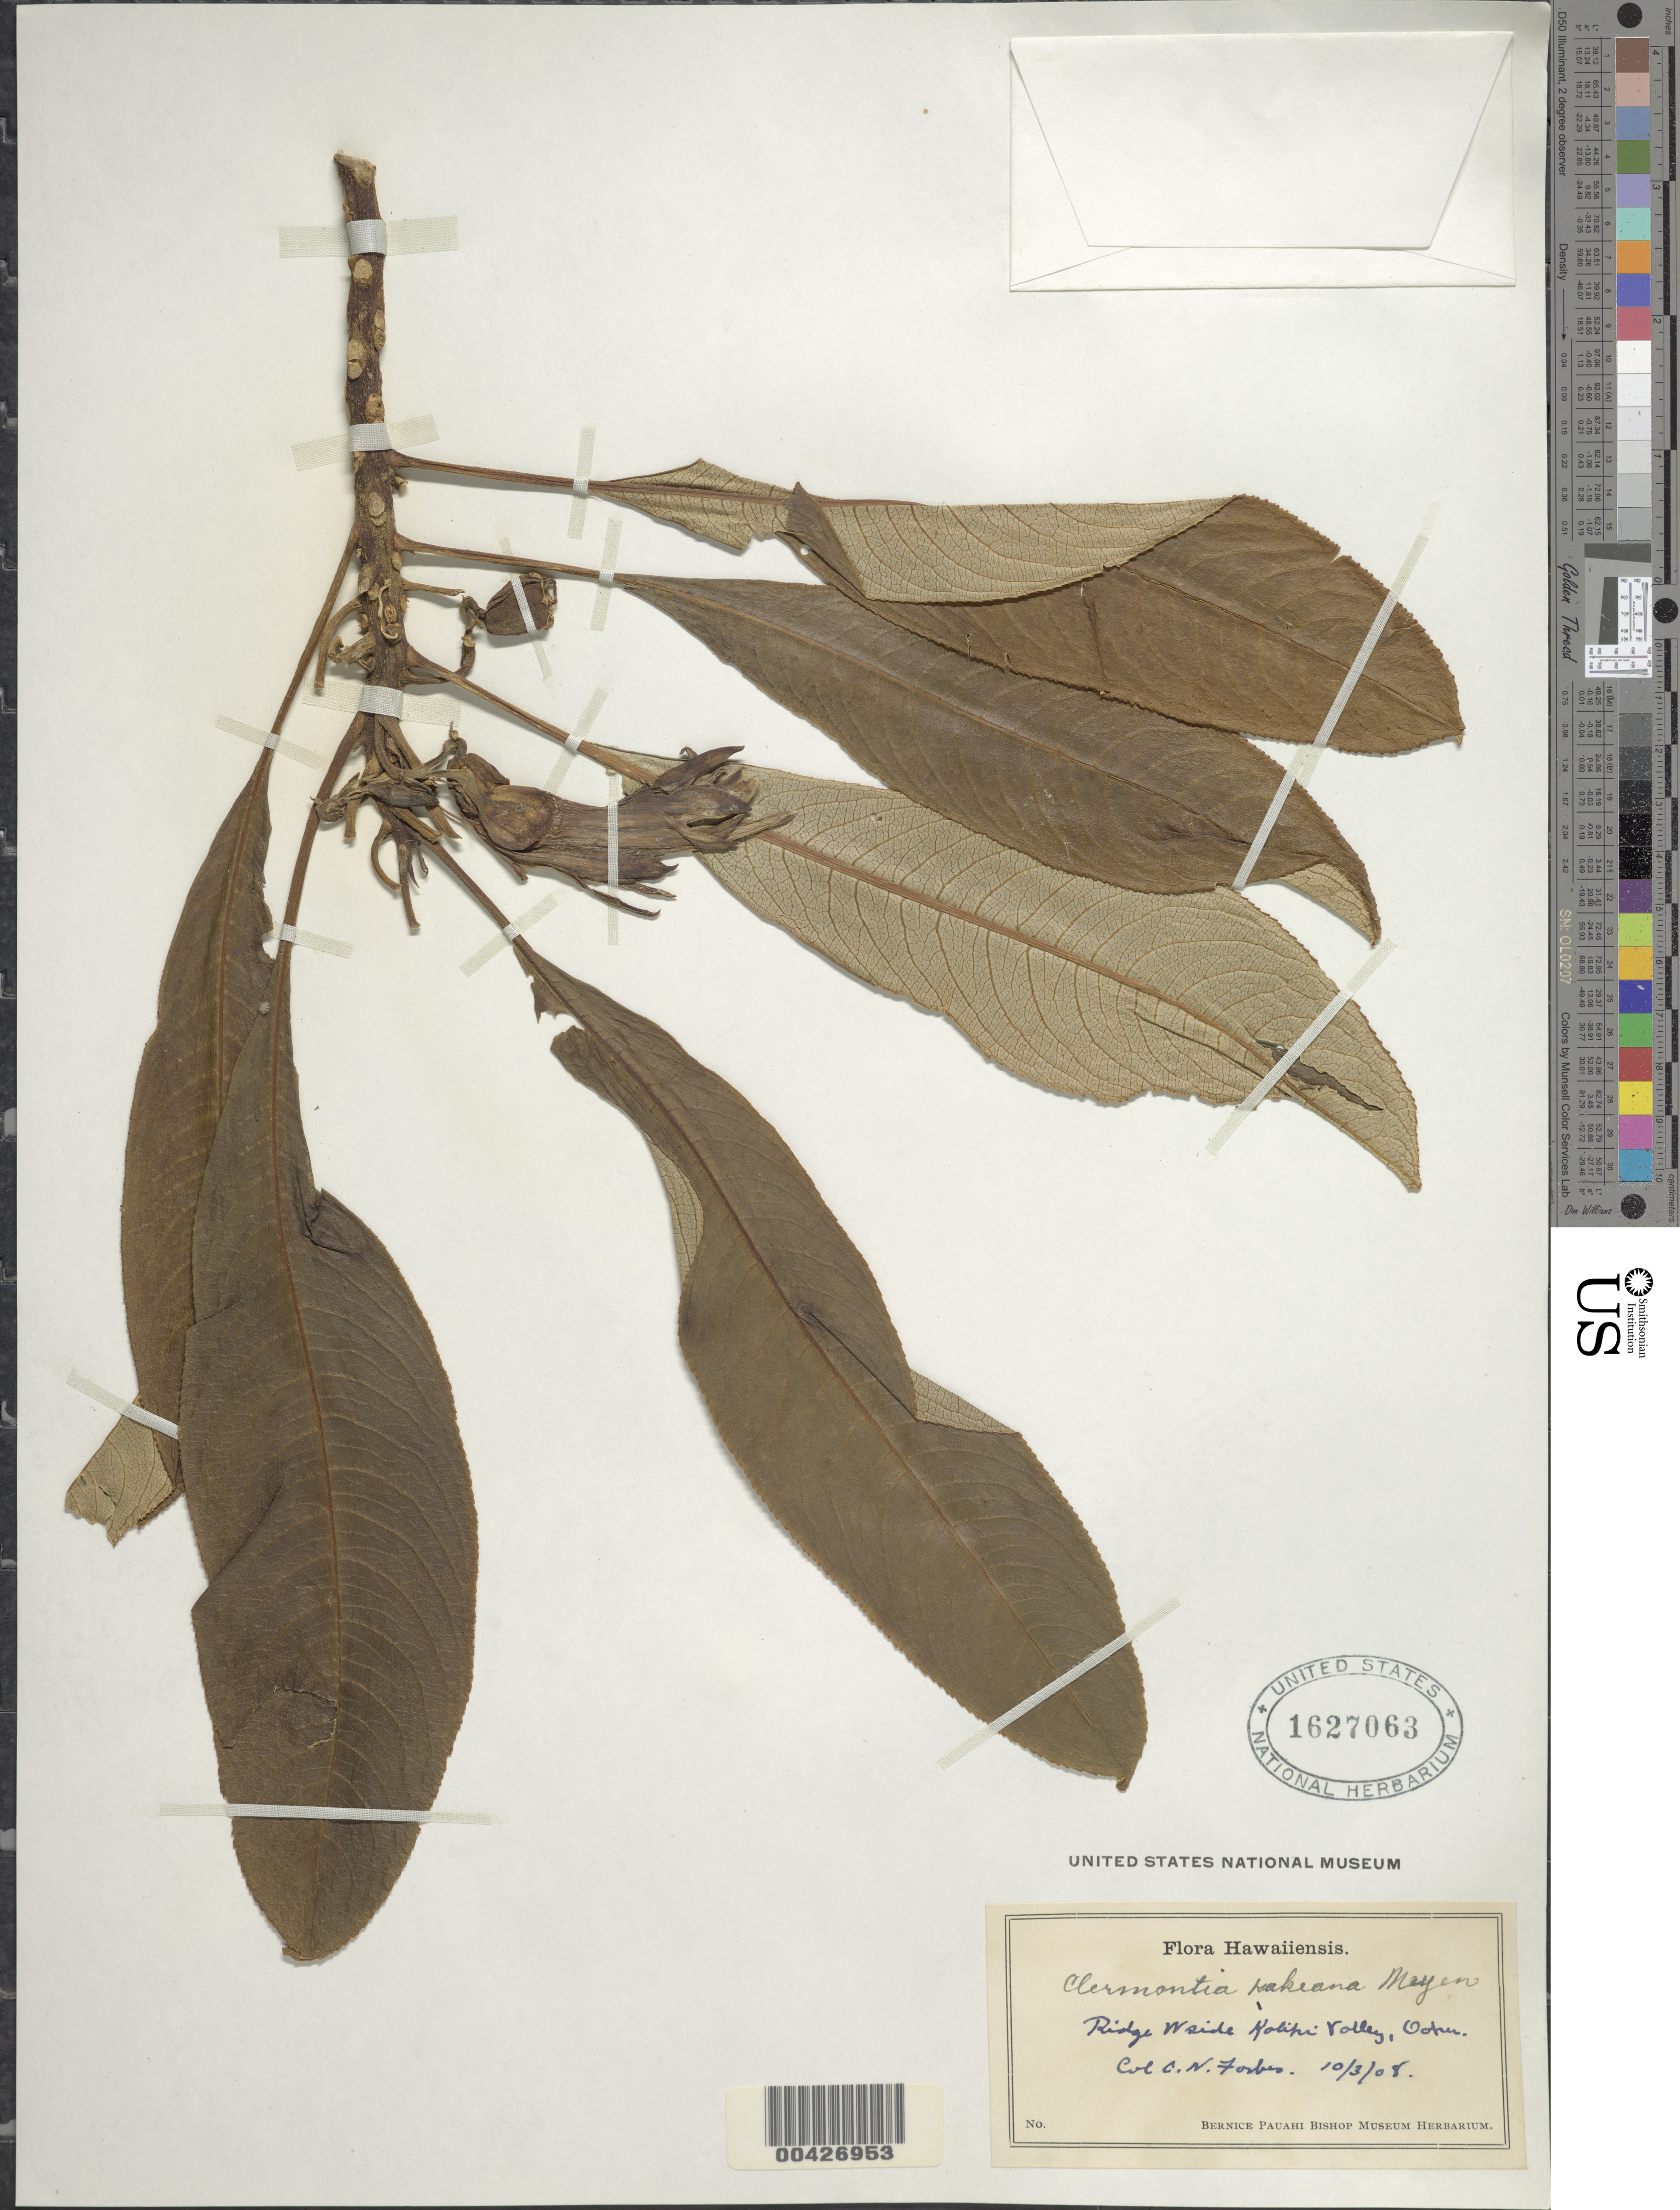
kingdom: Plantae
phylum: Tracheophyta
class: Magnoliopsida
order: Asterales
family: Campanulaceae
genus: Clermontia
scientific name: Clermontia kakeana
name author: Meyen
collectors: C. N. Forbes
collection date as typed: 10 Mar 1908 or 3 Oct 1908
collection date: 1908-03-10 or 1908-10-03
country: United States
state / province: Hawaii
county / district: Honolulu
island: Oahu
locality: ridge on the west side of Koliki Valley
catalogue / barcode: US 1627063